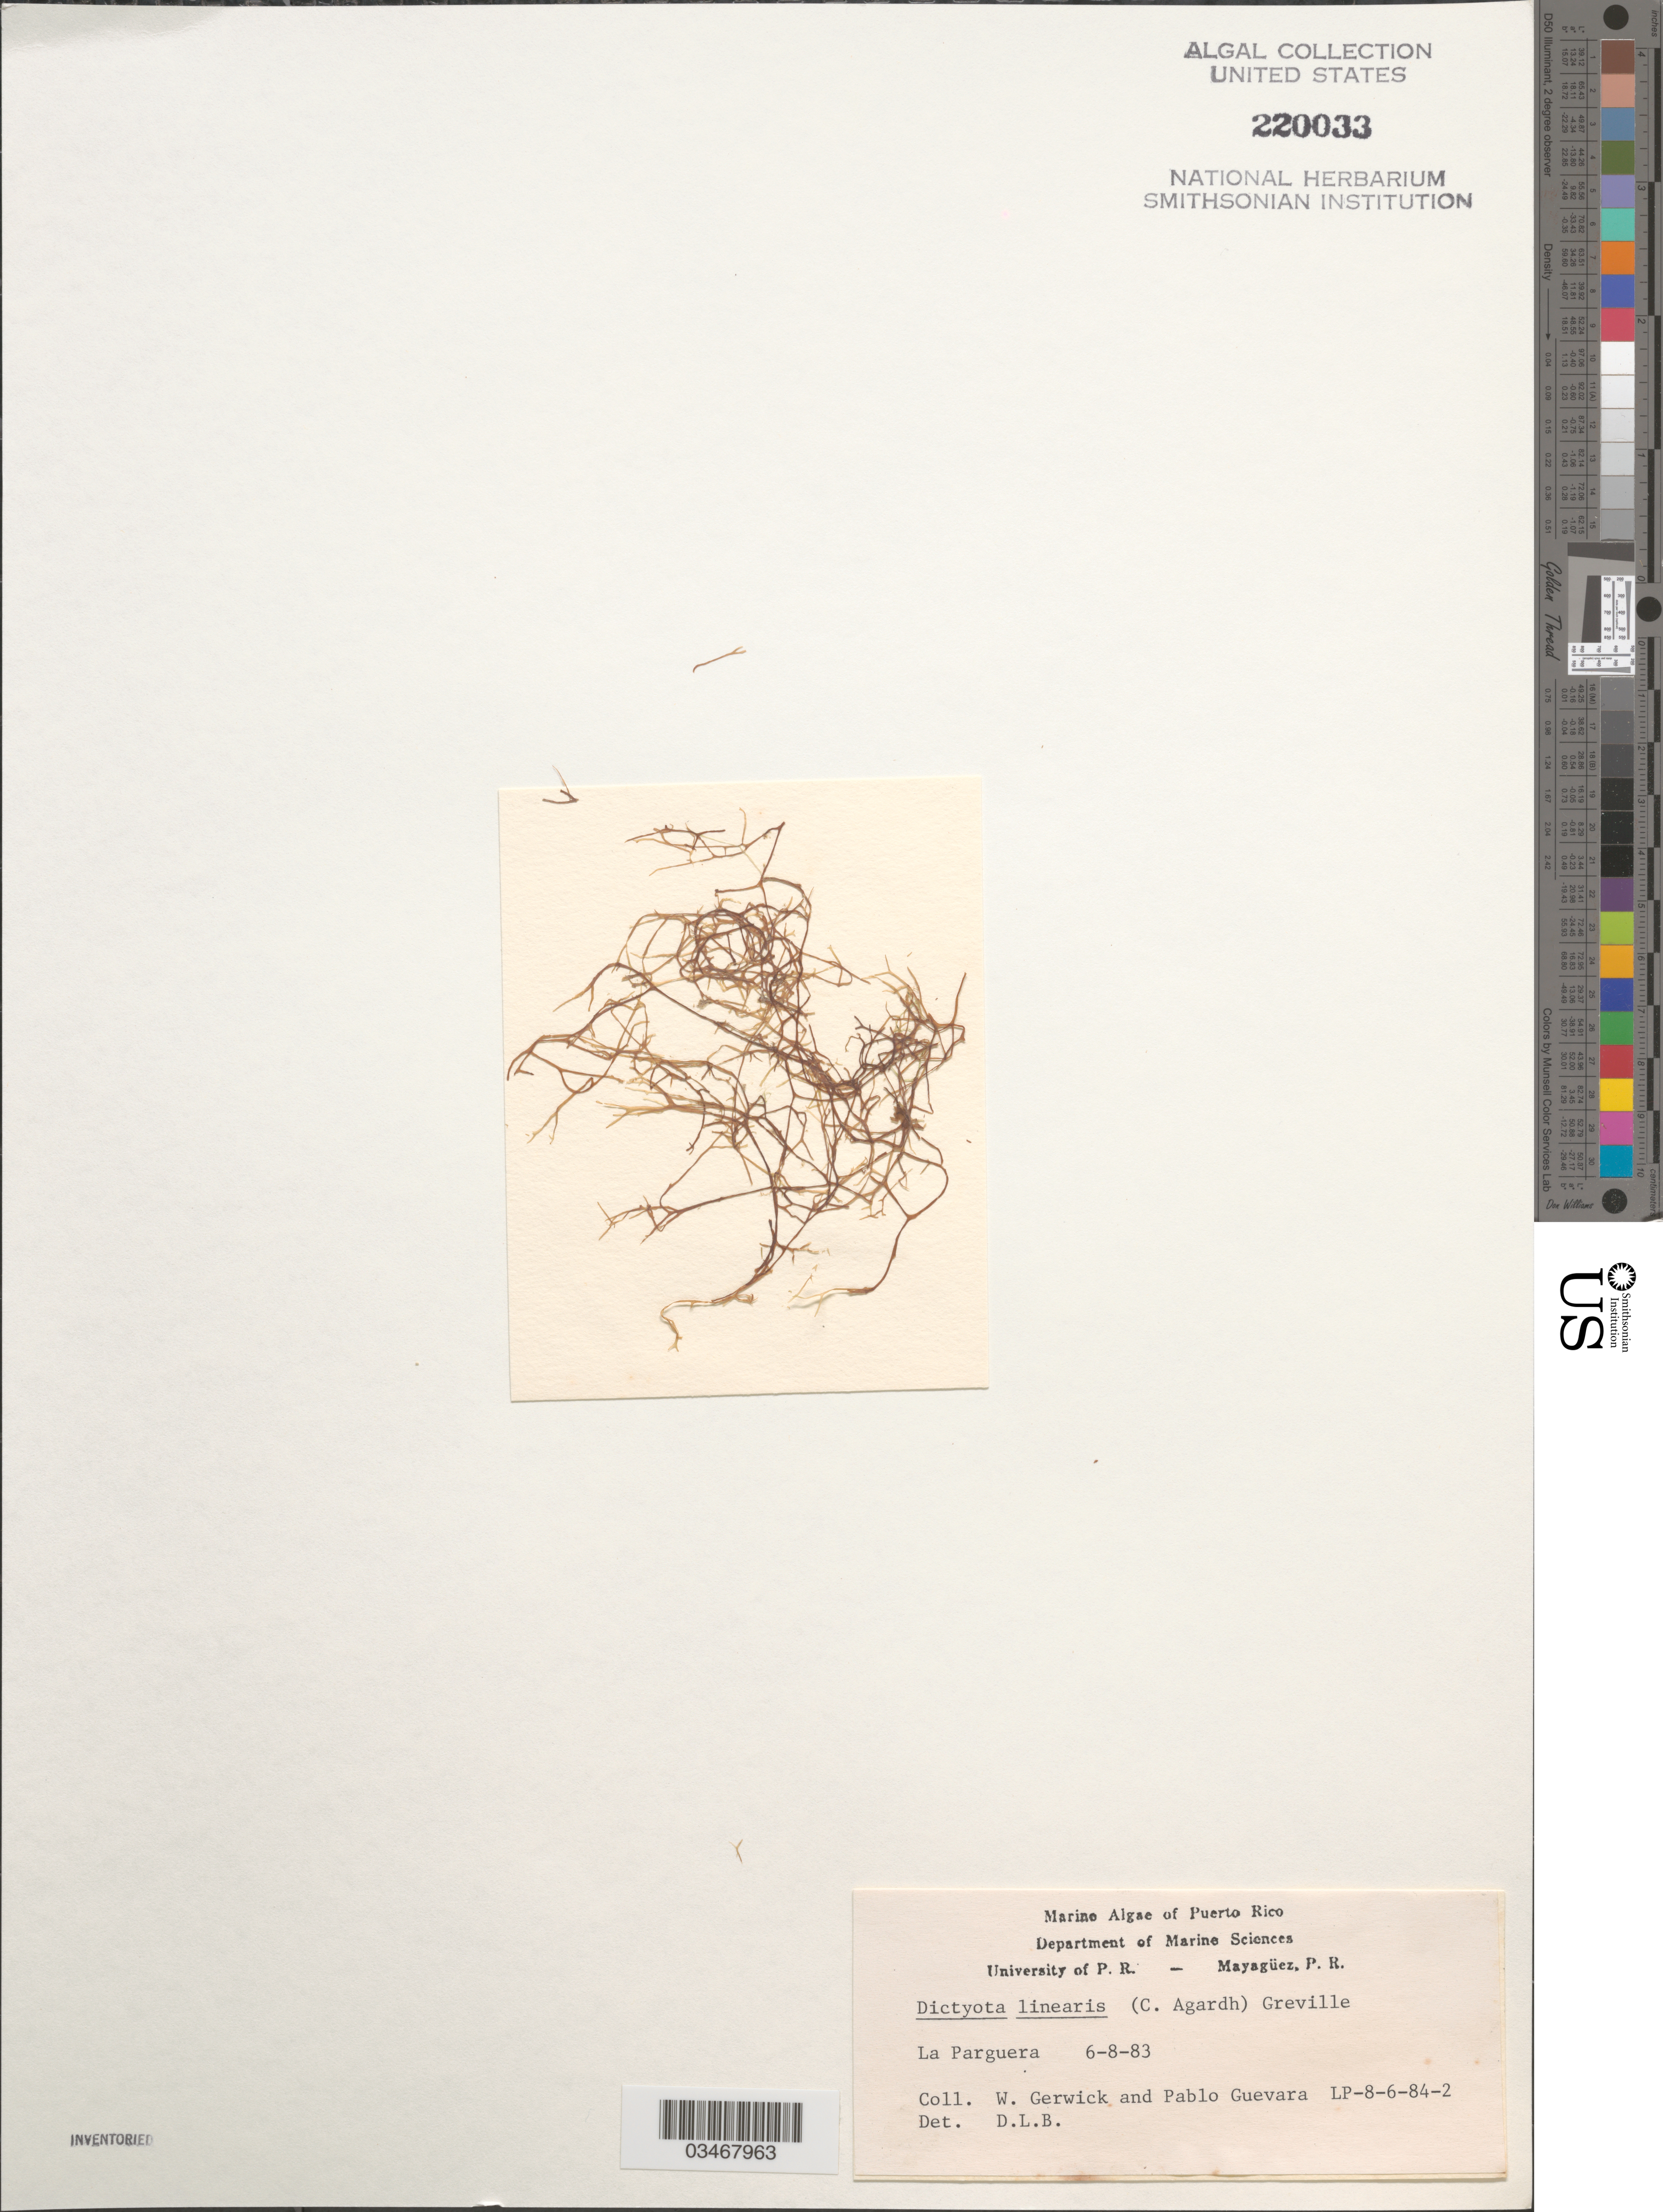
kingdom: Chromista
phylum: Ochrophyta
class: Phaeophyceae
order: Dictyotales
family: Dictyotaceae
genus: Dictyota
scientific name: Dictyota linearis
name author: (C. Agardh) Grev.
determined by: Ballantine, D. L.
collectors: W. Gerwick & P. Guevara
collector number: LP-8-6-84-2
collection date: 1983-06-08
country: Puerto Rico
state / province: Lajas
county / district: La Parguera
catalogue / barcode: US 220033